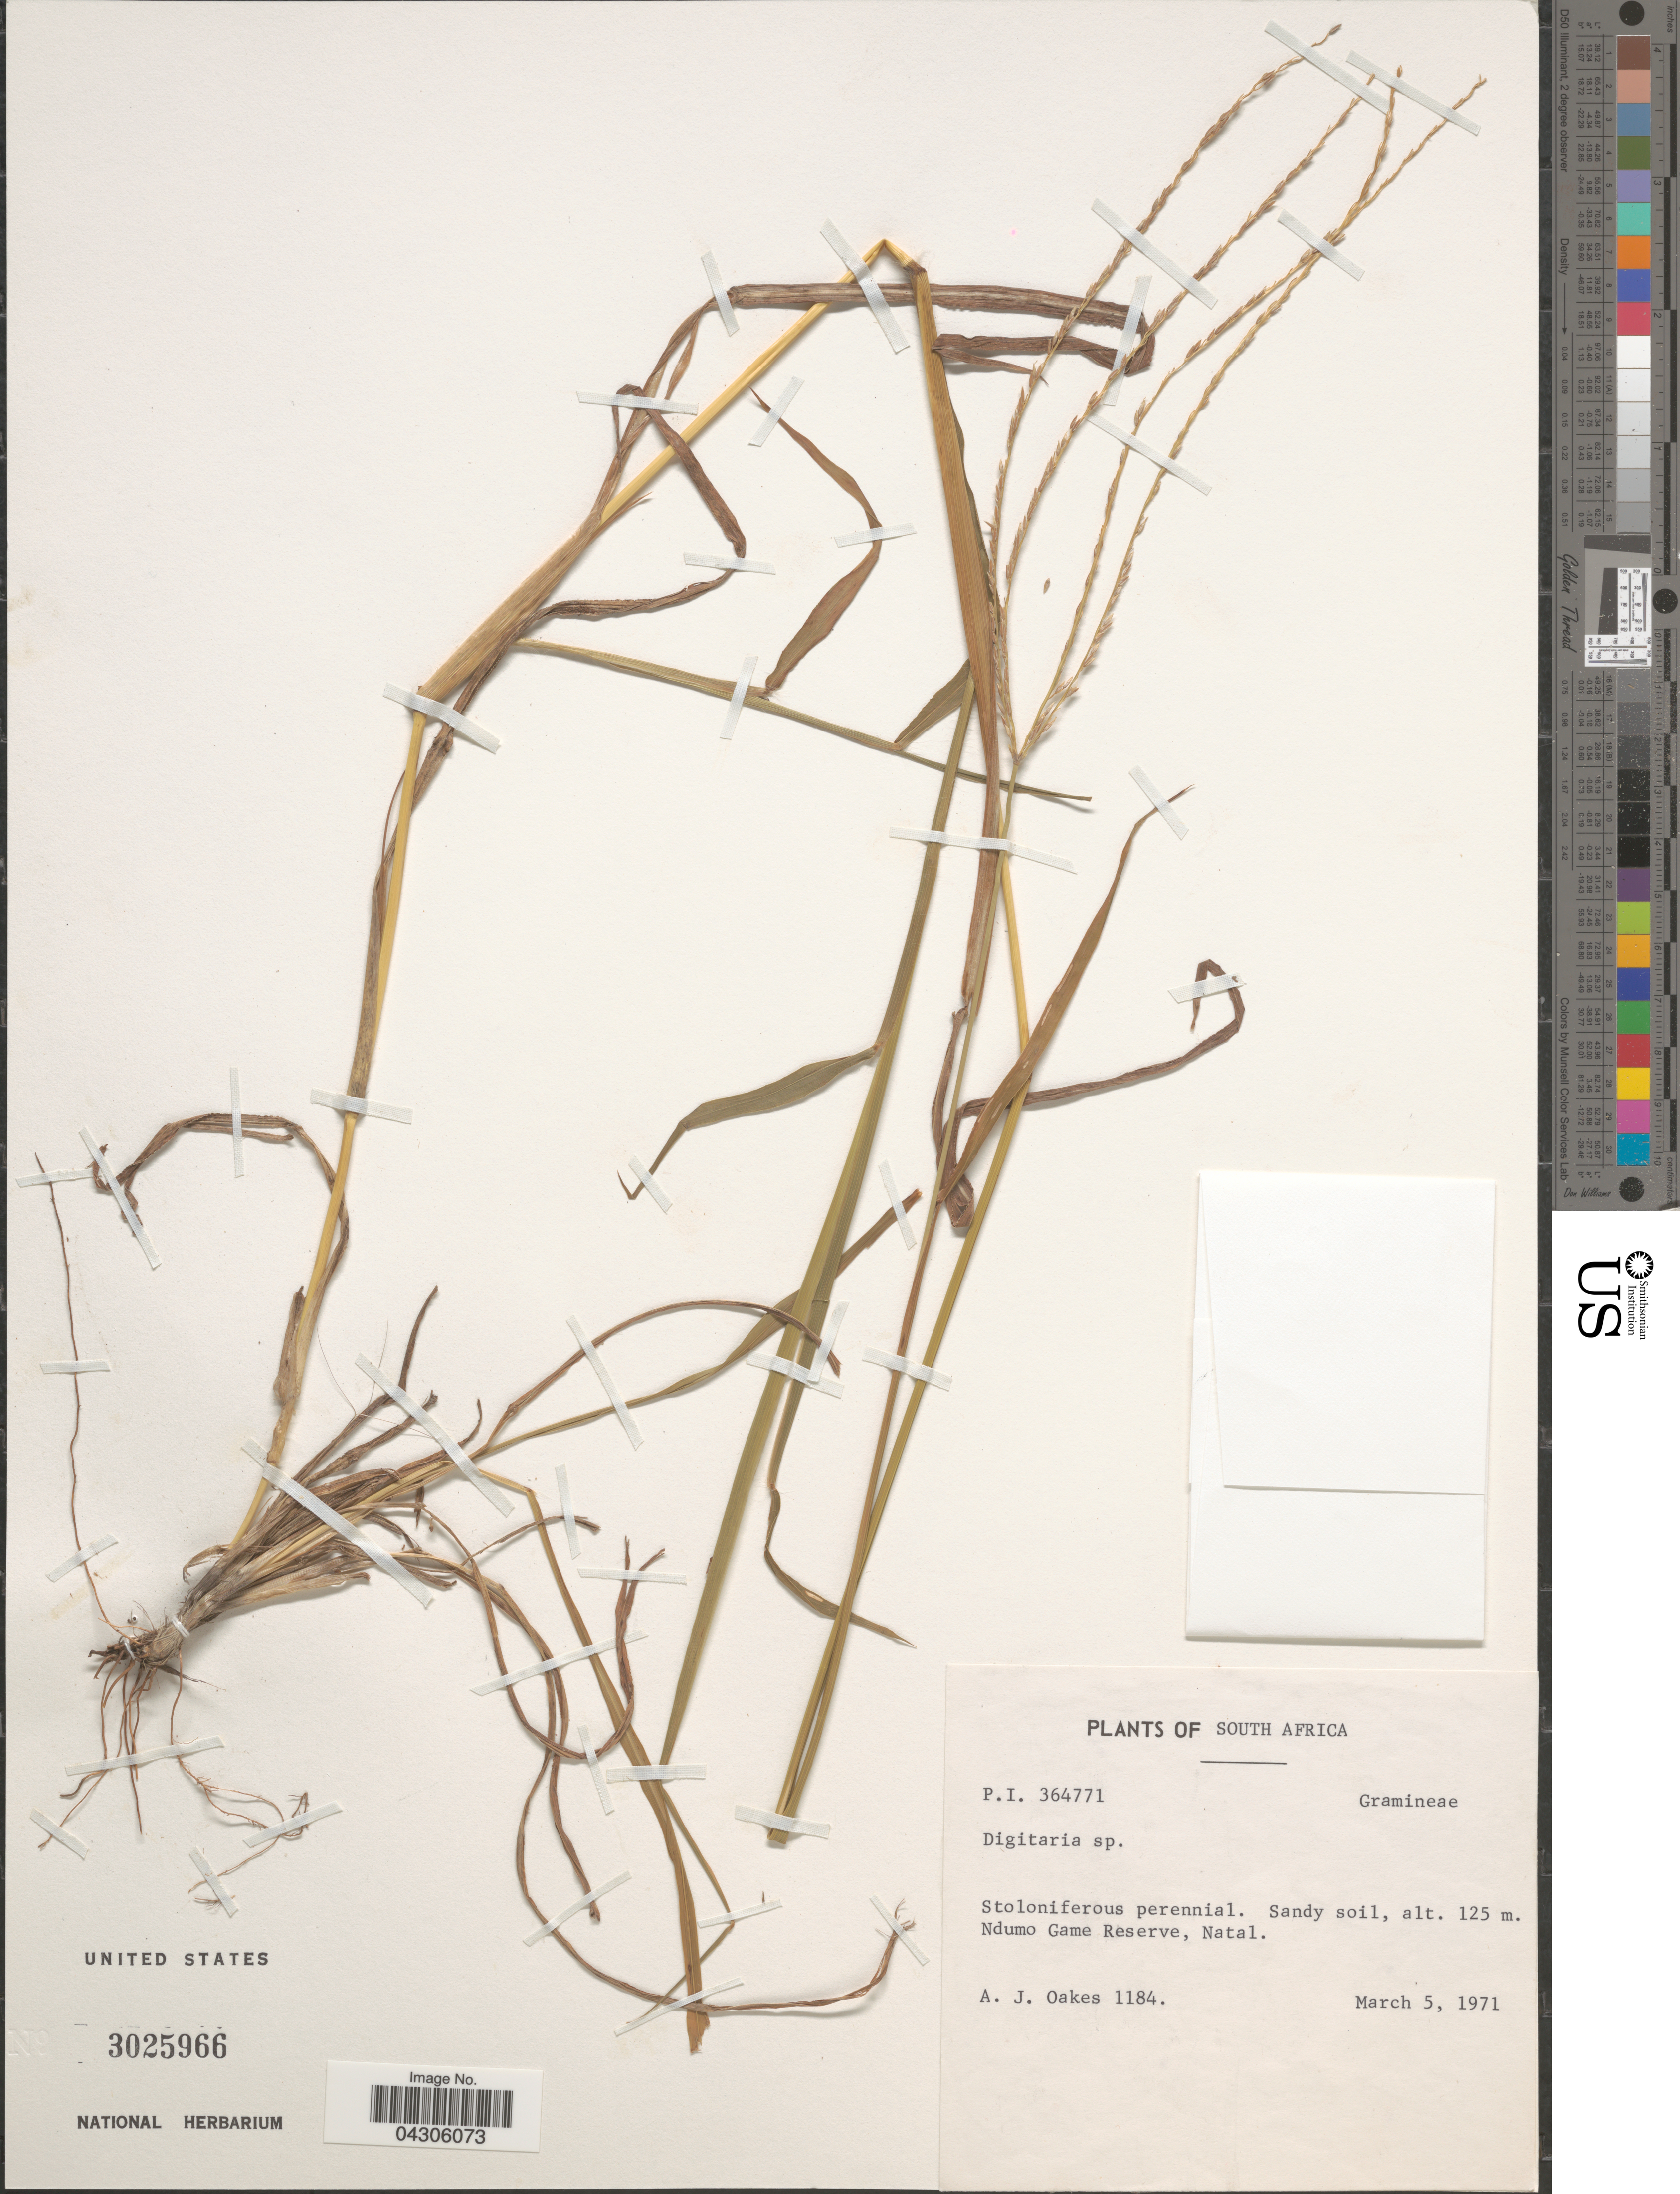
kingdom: Plantae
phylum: Tracheophyta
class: Liliopsida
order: Poales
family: Poaceae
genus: Digitaria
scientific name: Digitaria sp.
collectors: A. Oakes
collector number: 1184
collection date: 1971-03-05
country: South Africa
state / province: KwaZulu-Natal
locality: Sandy soil. Ndumo Game Reserve, Natal.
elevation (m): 125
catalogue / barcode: US 3025966